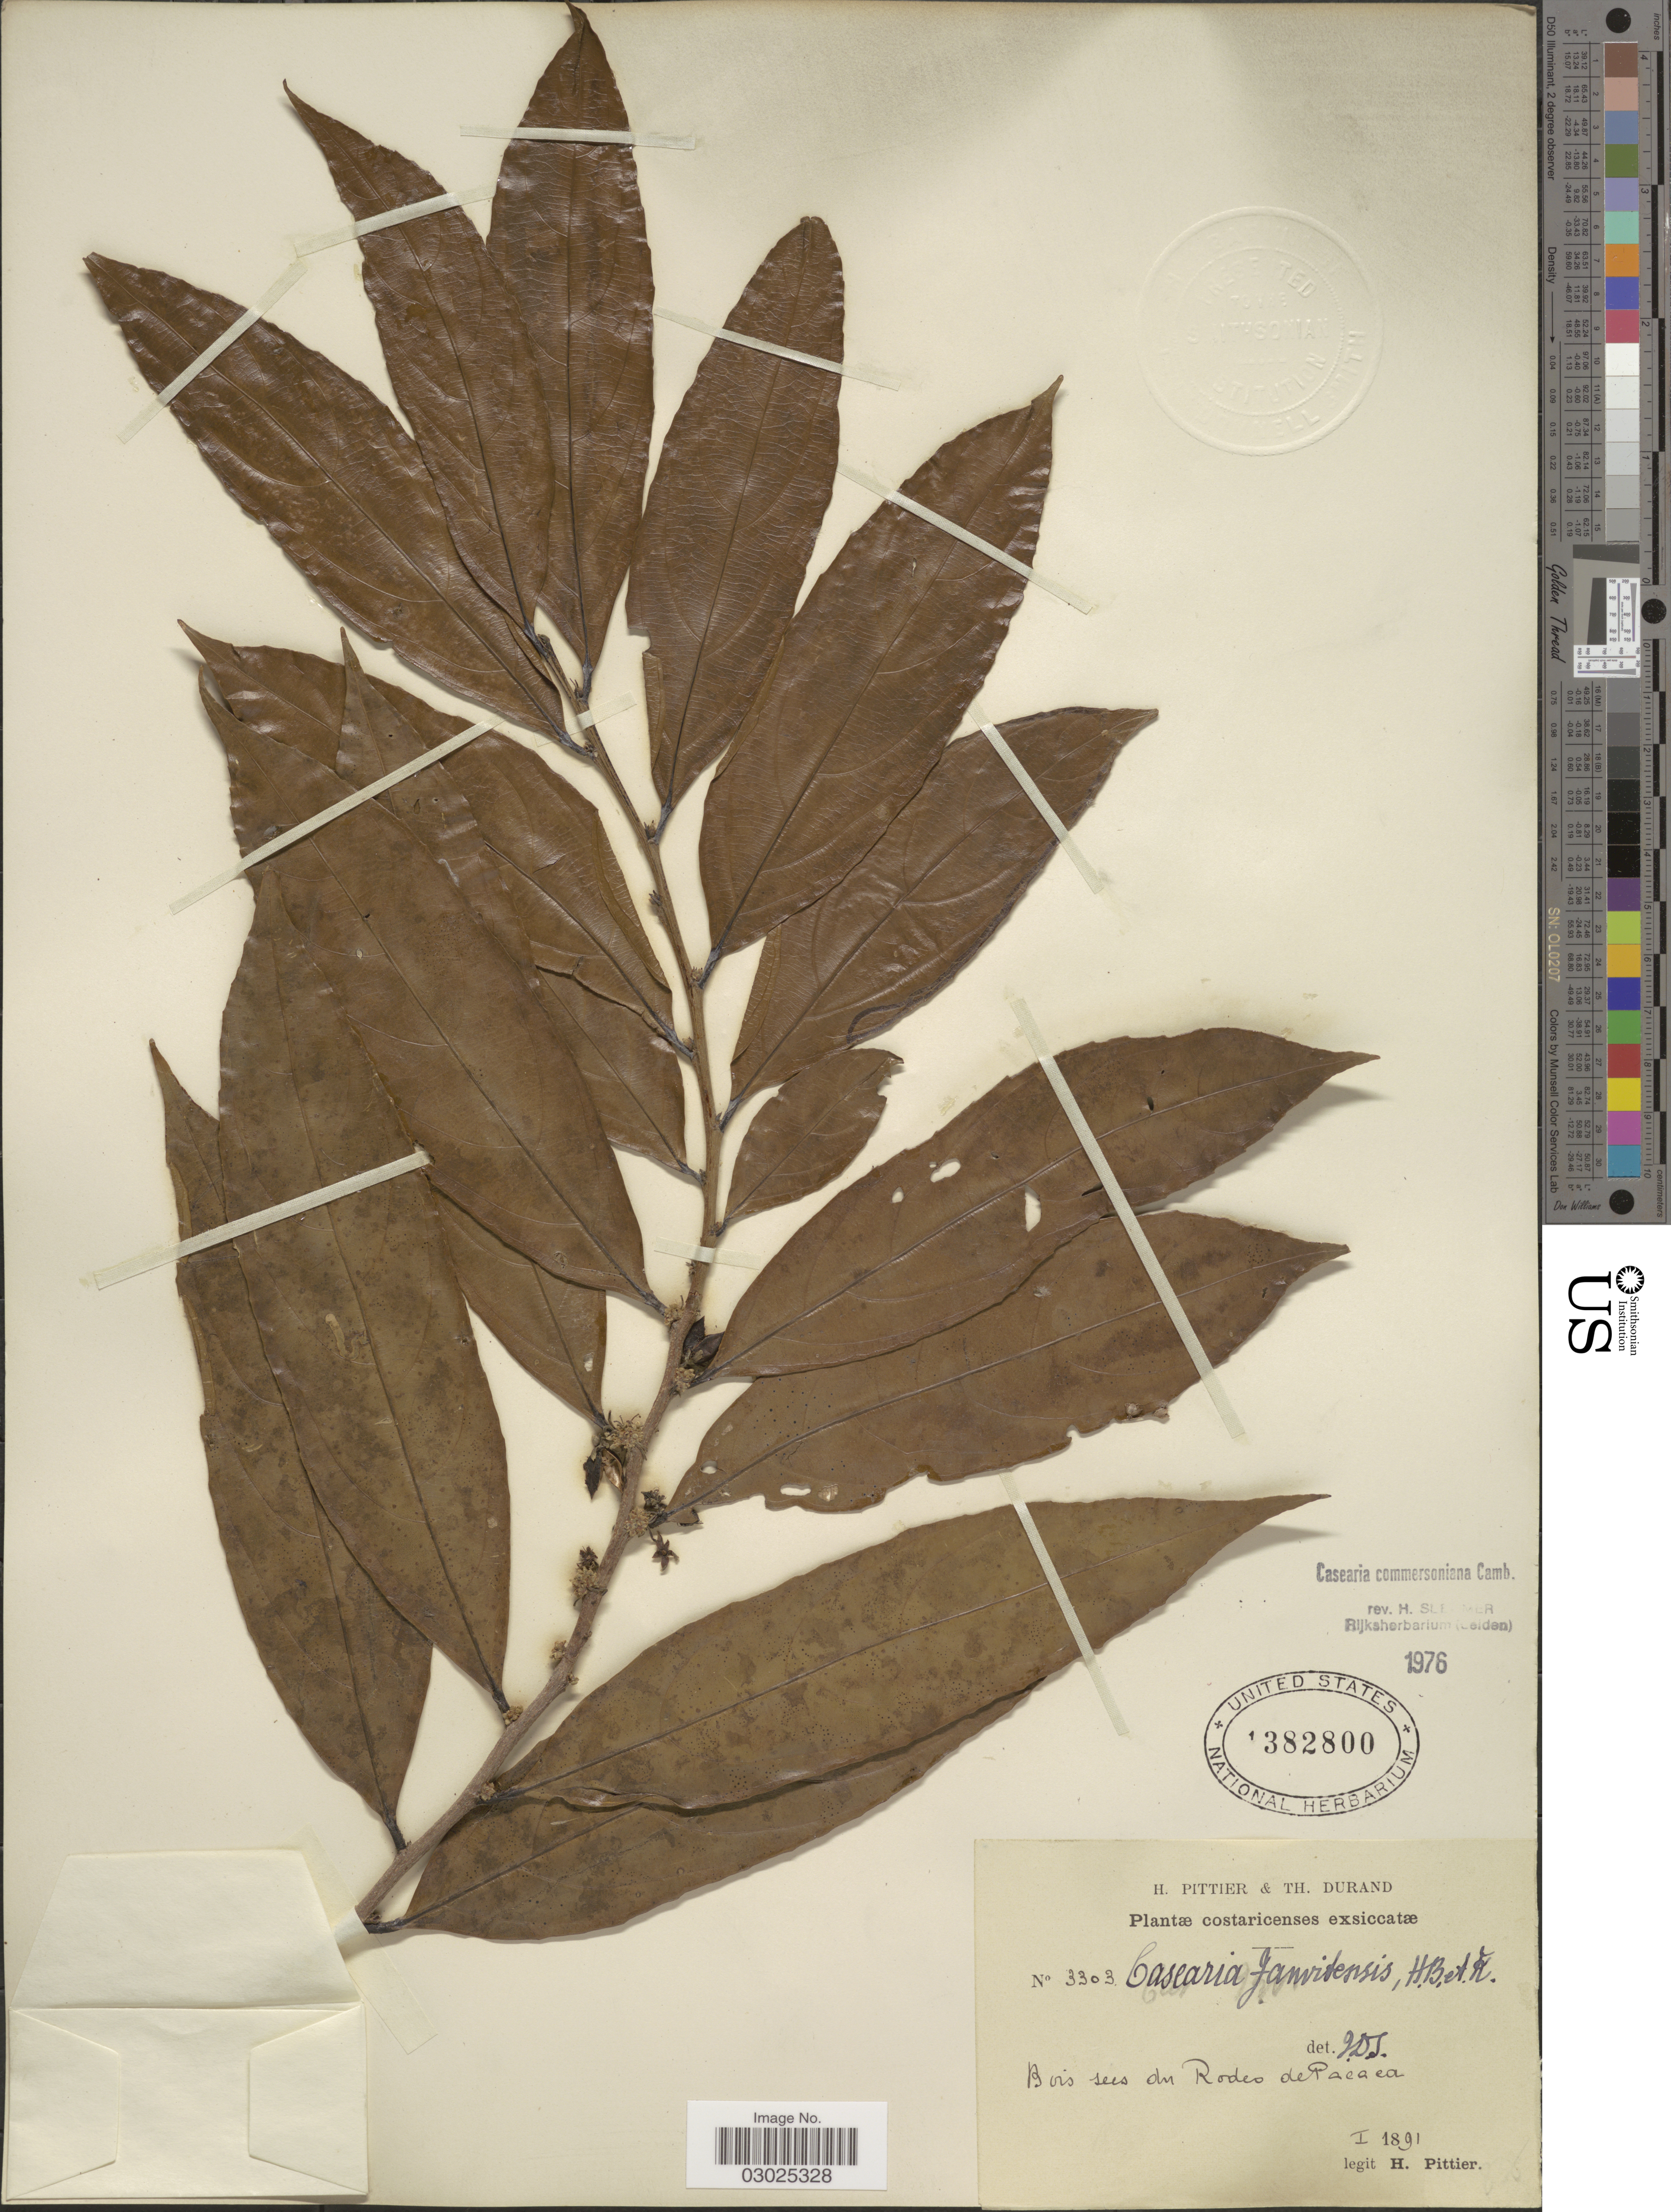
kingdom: Plantae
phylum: Tracheophyta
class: Magnoliopsida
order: Malpighiales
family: Salicaceae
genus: Piparea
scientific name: Piparea dentata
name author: Aubl.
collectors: H. F. Pittier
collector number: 3303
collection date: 1891-01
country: Costa Rica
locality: Bois secs du Rodeo de Pacaca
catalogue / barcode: US 1382800